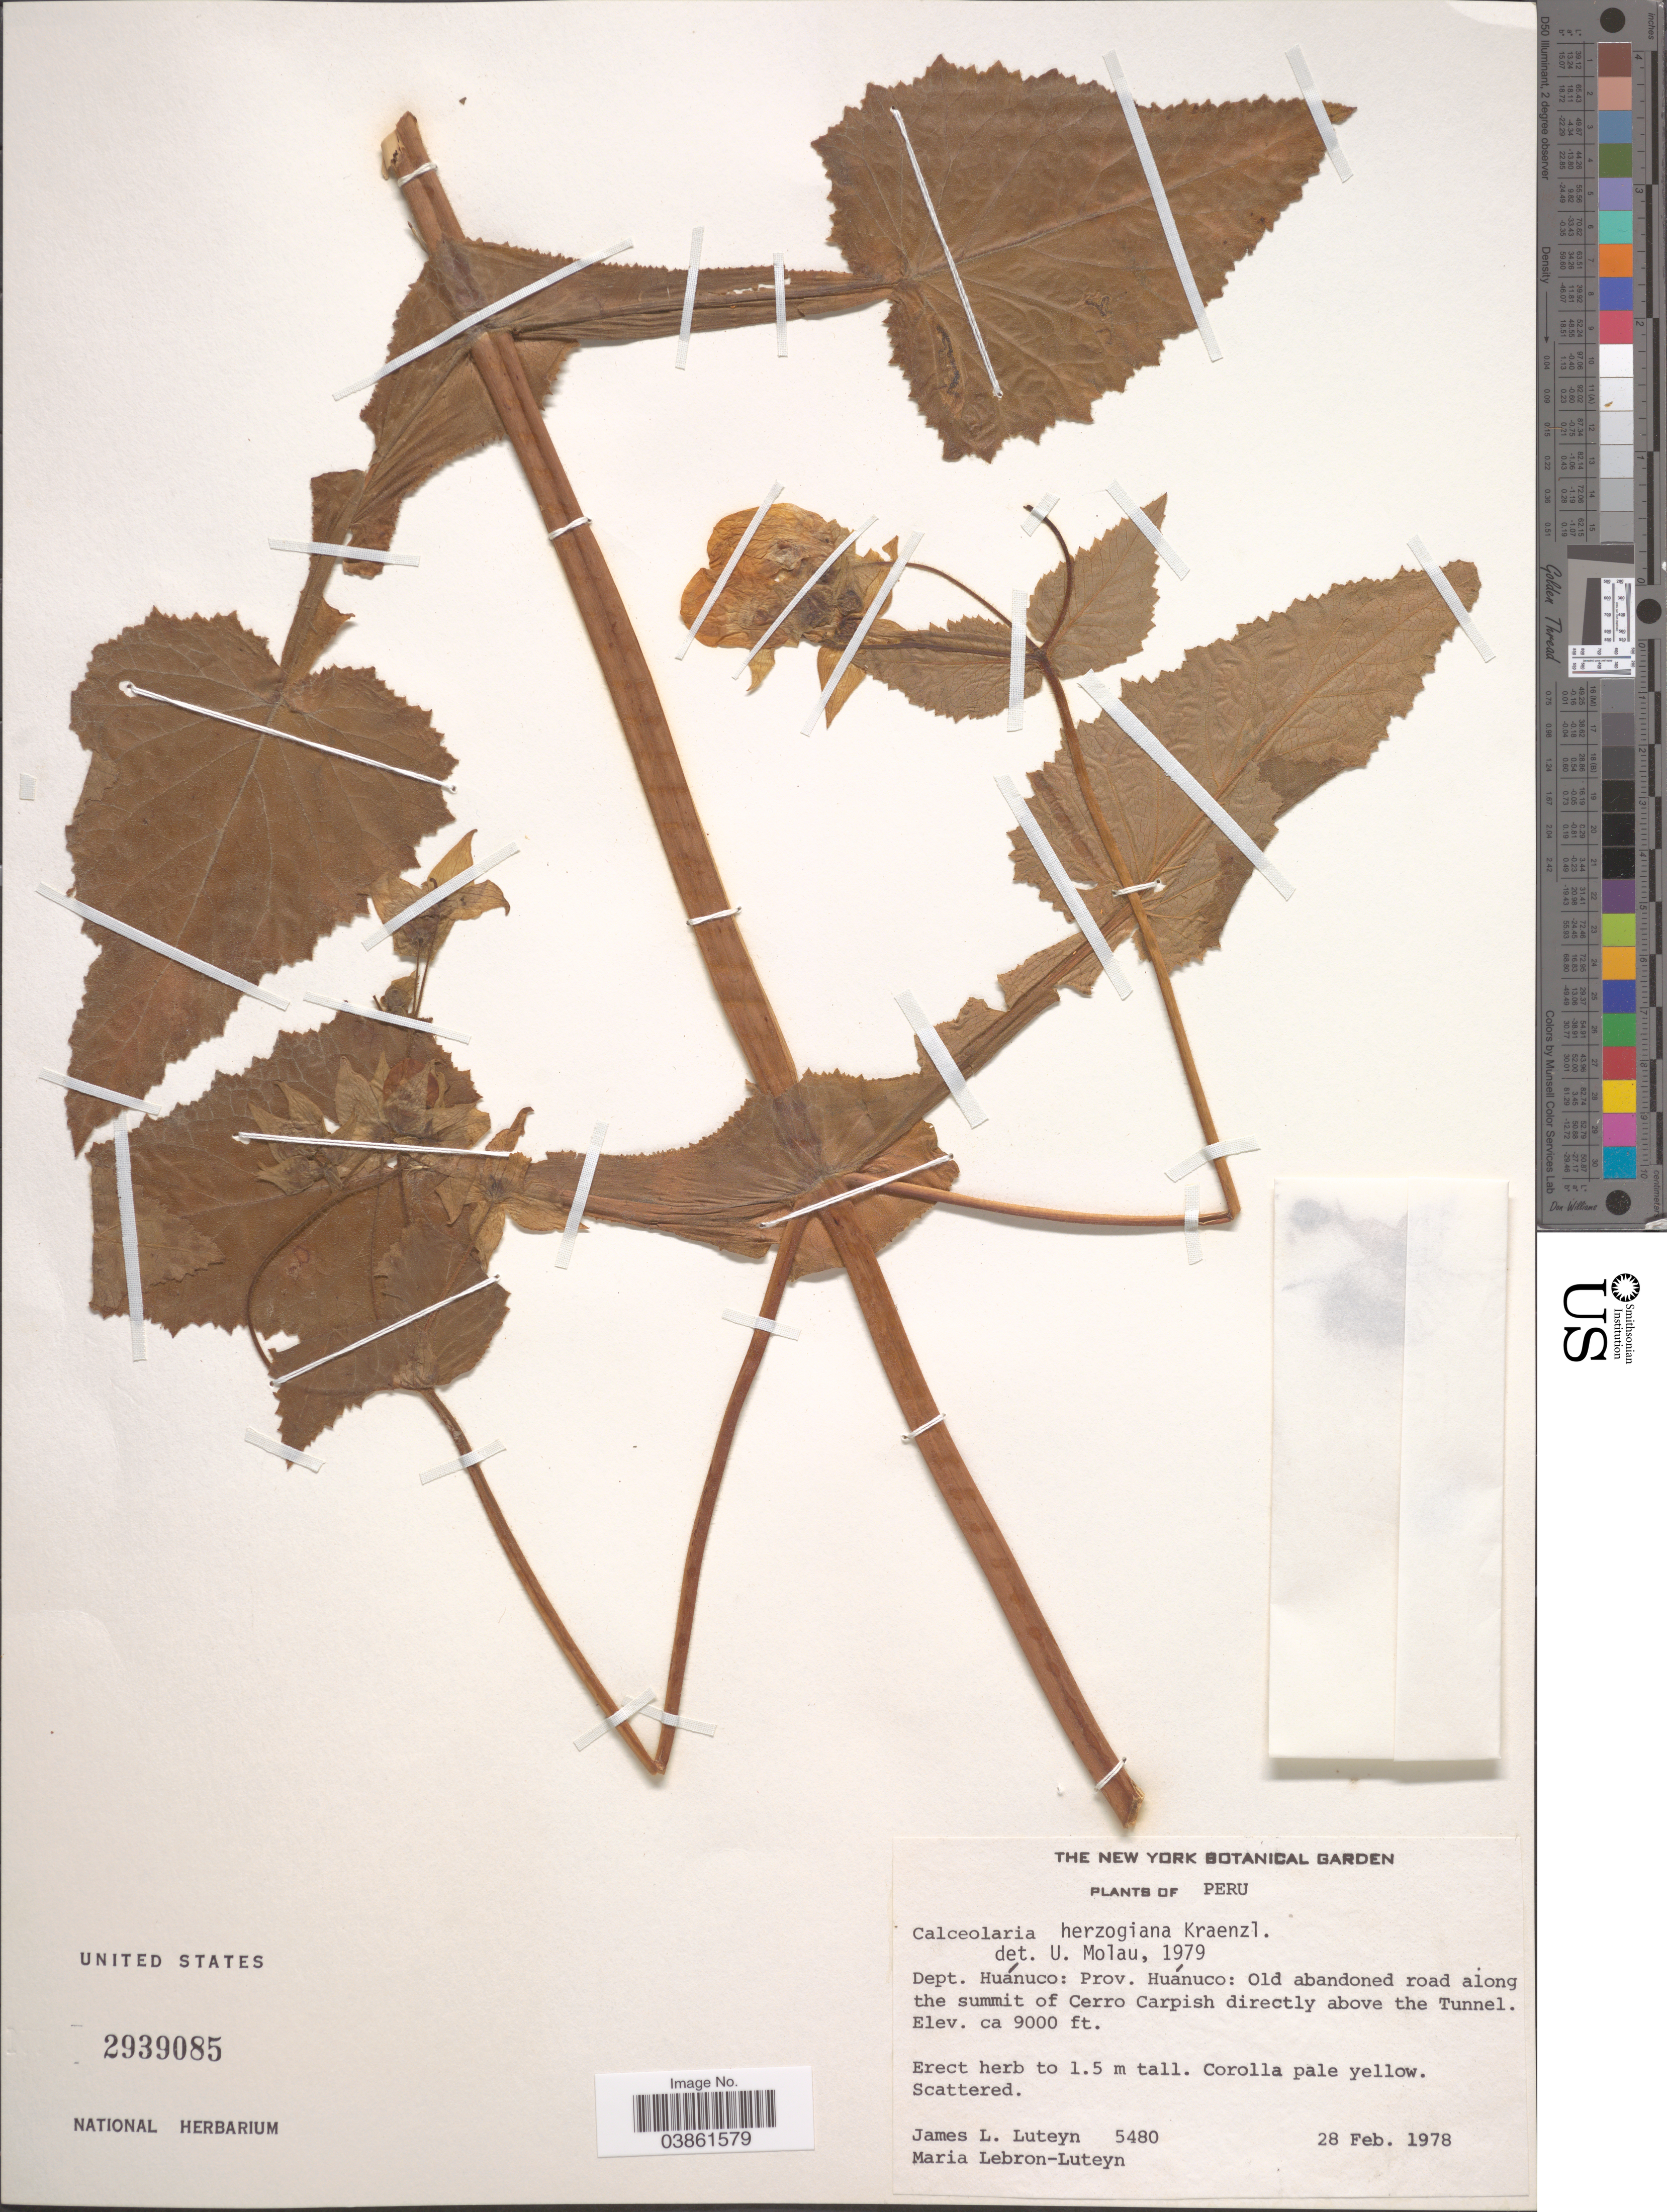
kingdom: Plantae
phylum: Tracheophyta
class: Magnoliopsida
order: Lamiales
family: Calceolariaceae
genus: Calceolaria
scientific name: Calceolaria trilobata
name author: Hemsl.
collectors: J. Luteyn & M. L. Lebrón-Luteyn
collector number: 5480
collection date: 1978-02-28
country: Peru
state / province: Huánuco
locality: Dept. Huánuco: Prov. Huánuco: Old abandoned road along the summit of Cerro Carpish directly above the Tunnel,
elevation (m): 2743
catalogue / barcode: US 2939085